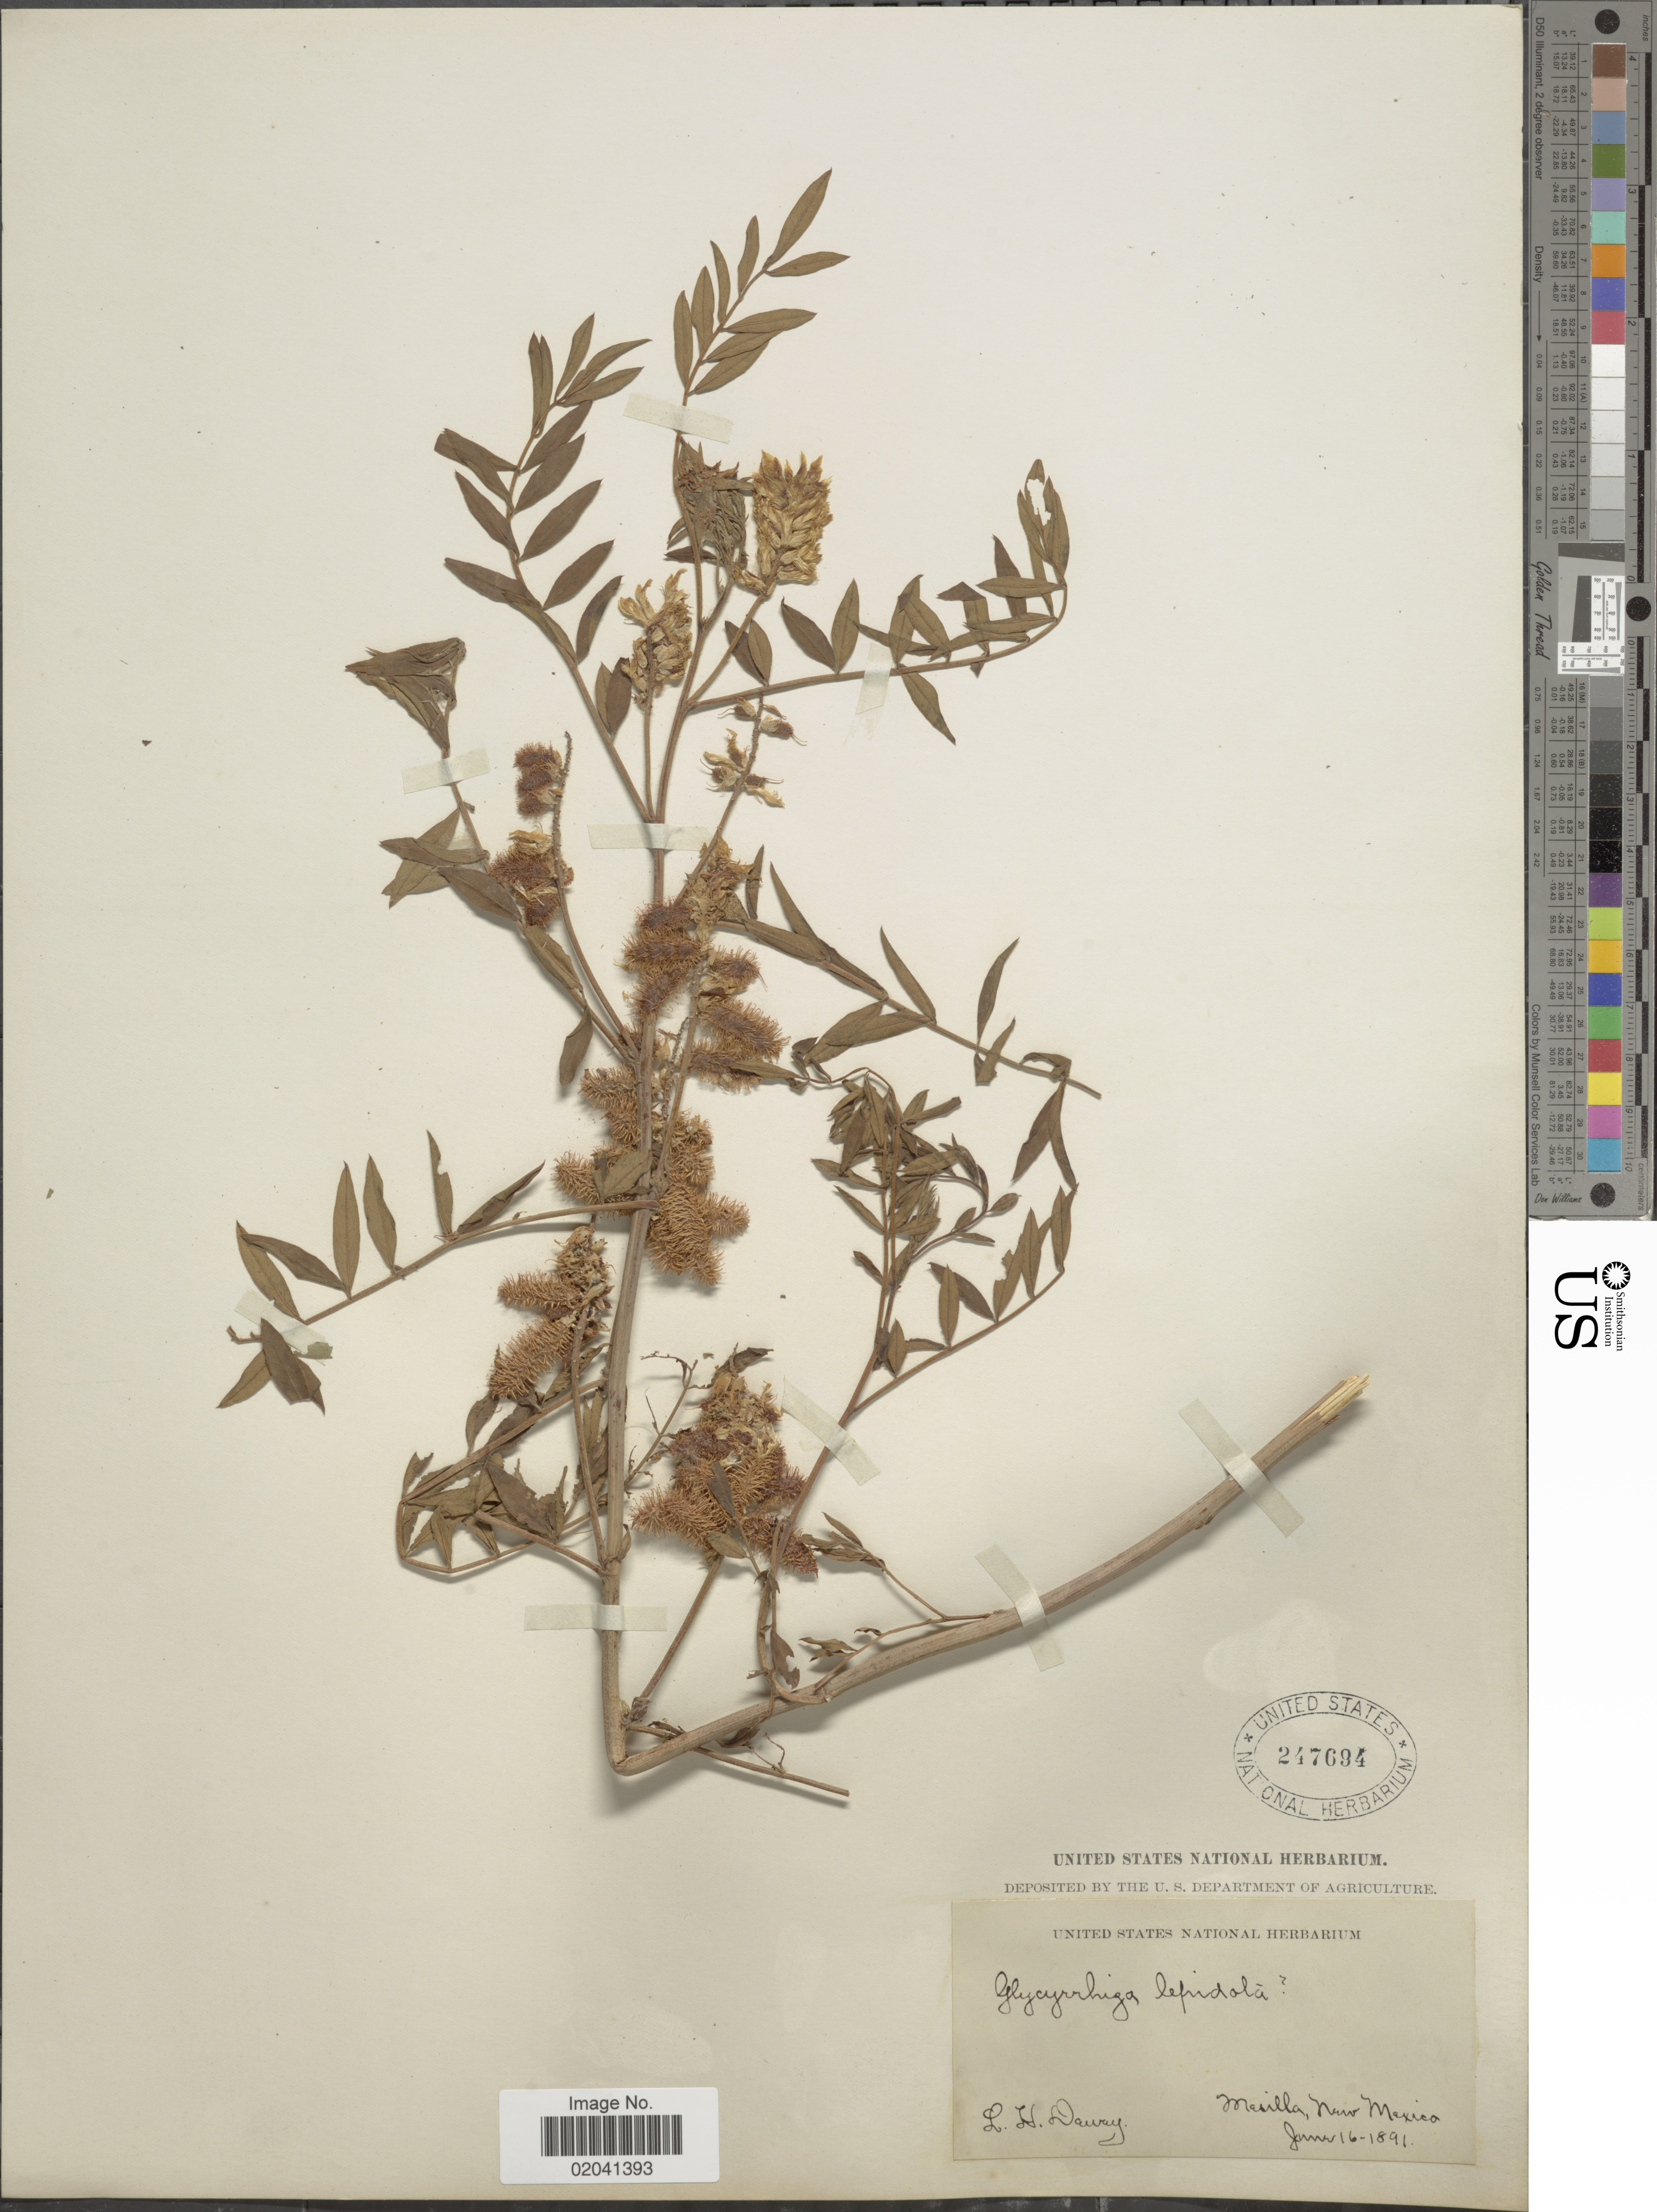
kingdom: Plantae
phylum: Tracheophyta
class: Magnoliopsida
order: Fabales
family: Fabaceae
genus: Glycyrrhiza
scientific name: Glycyrrhiza lepidota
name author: Pursh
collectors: L. H. Dewey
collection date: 1891-06-16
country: United States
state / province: New Mexico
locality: Mesilla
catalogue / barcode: US 247694